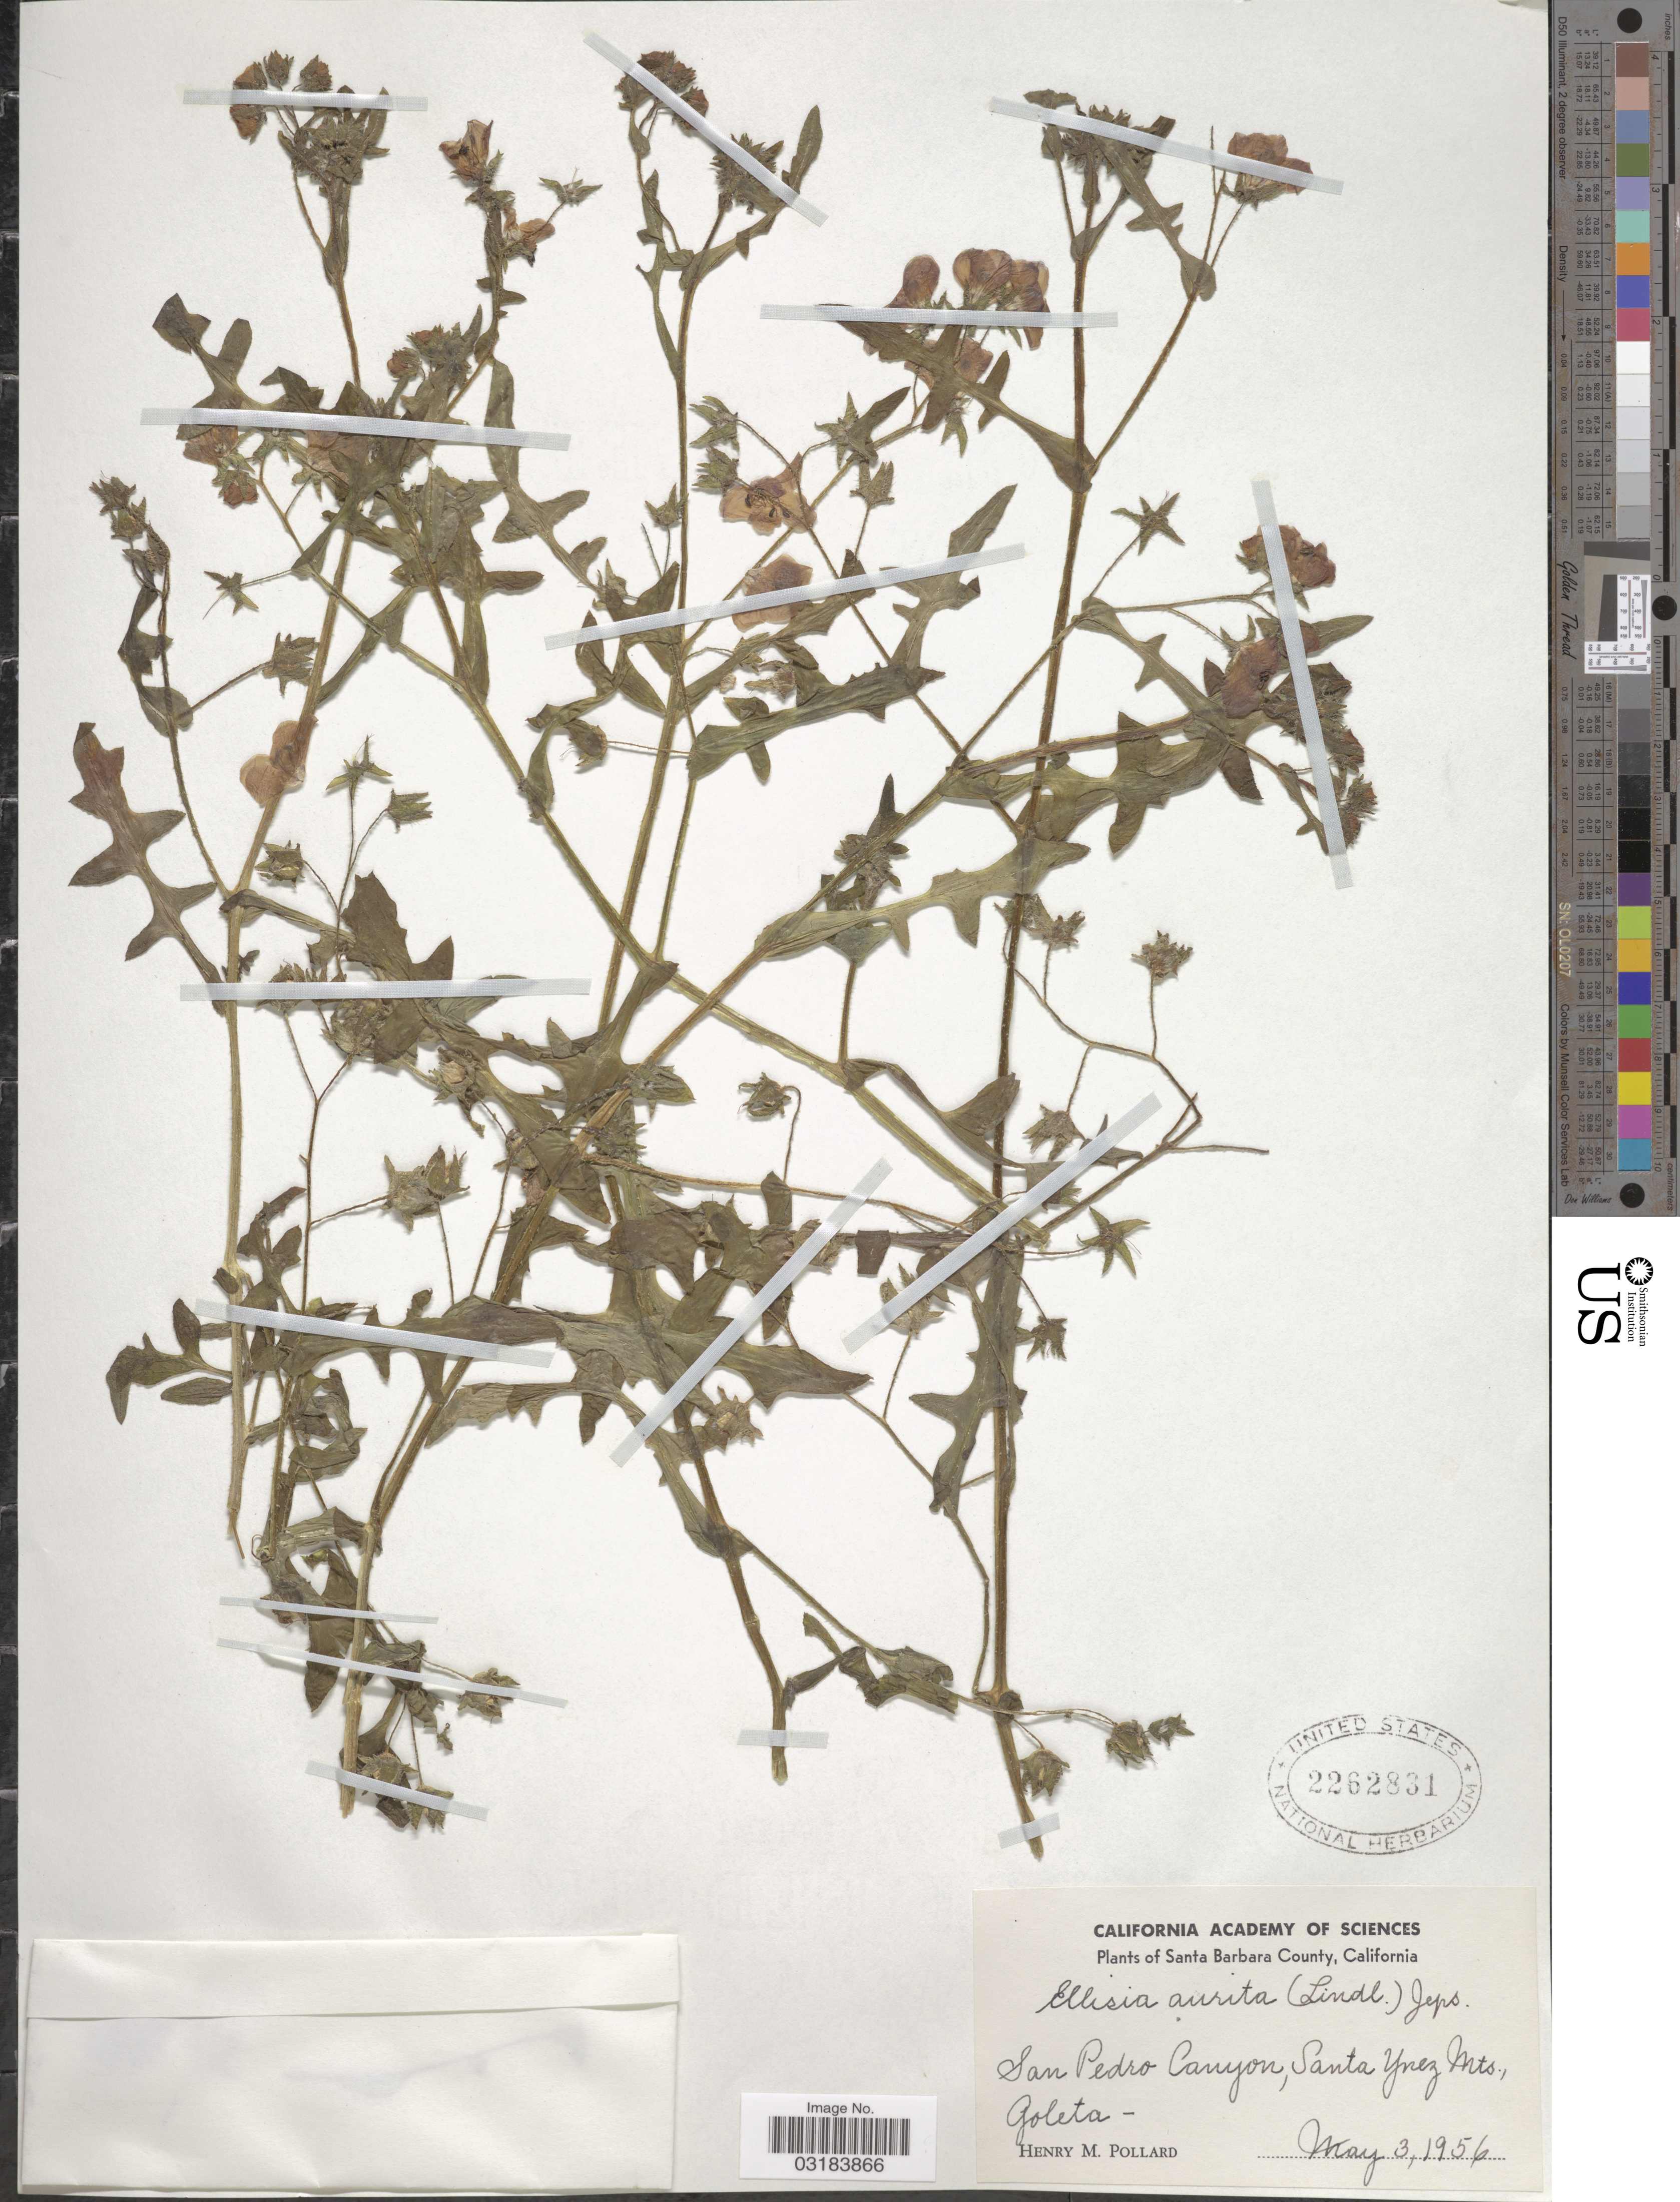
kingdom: Plantae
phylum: Tracheophyta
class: Magnoliopsida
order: Boraginales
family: Hydrophyllaceae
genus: Pholistoma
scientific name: Pholistoma auritum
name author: (Lindl.) Lilja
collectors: H. M. Pollard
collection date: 1956-05-03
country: United States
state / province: California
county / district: Santa Barbara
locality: Santa Barbara County. San Pedro Canyon, Santa Ynez Mts., Goleta.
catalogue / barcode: US 2262831